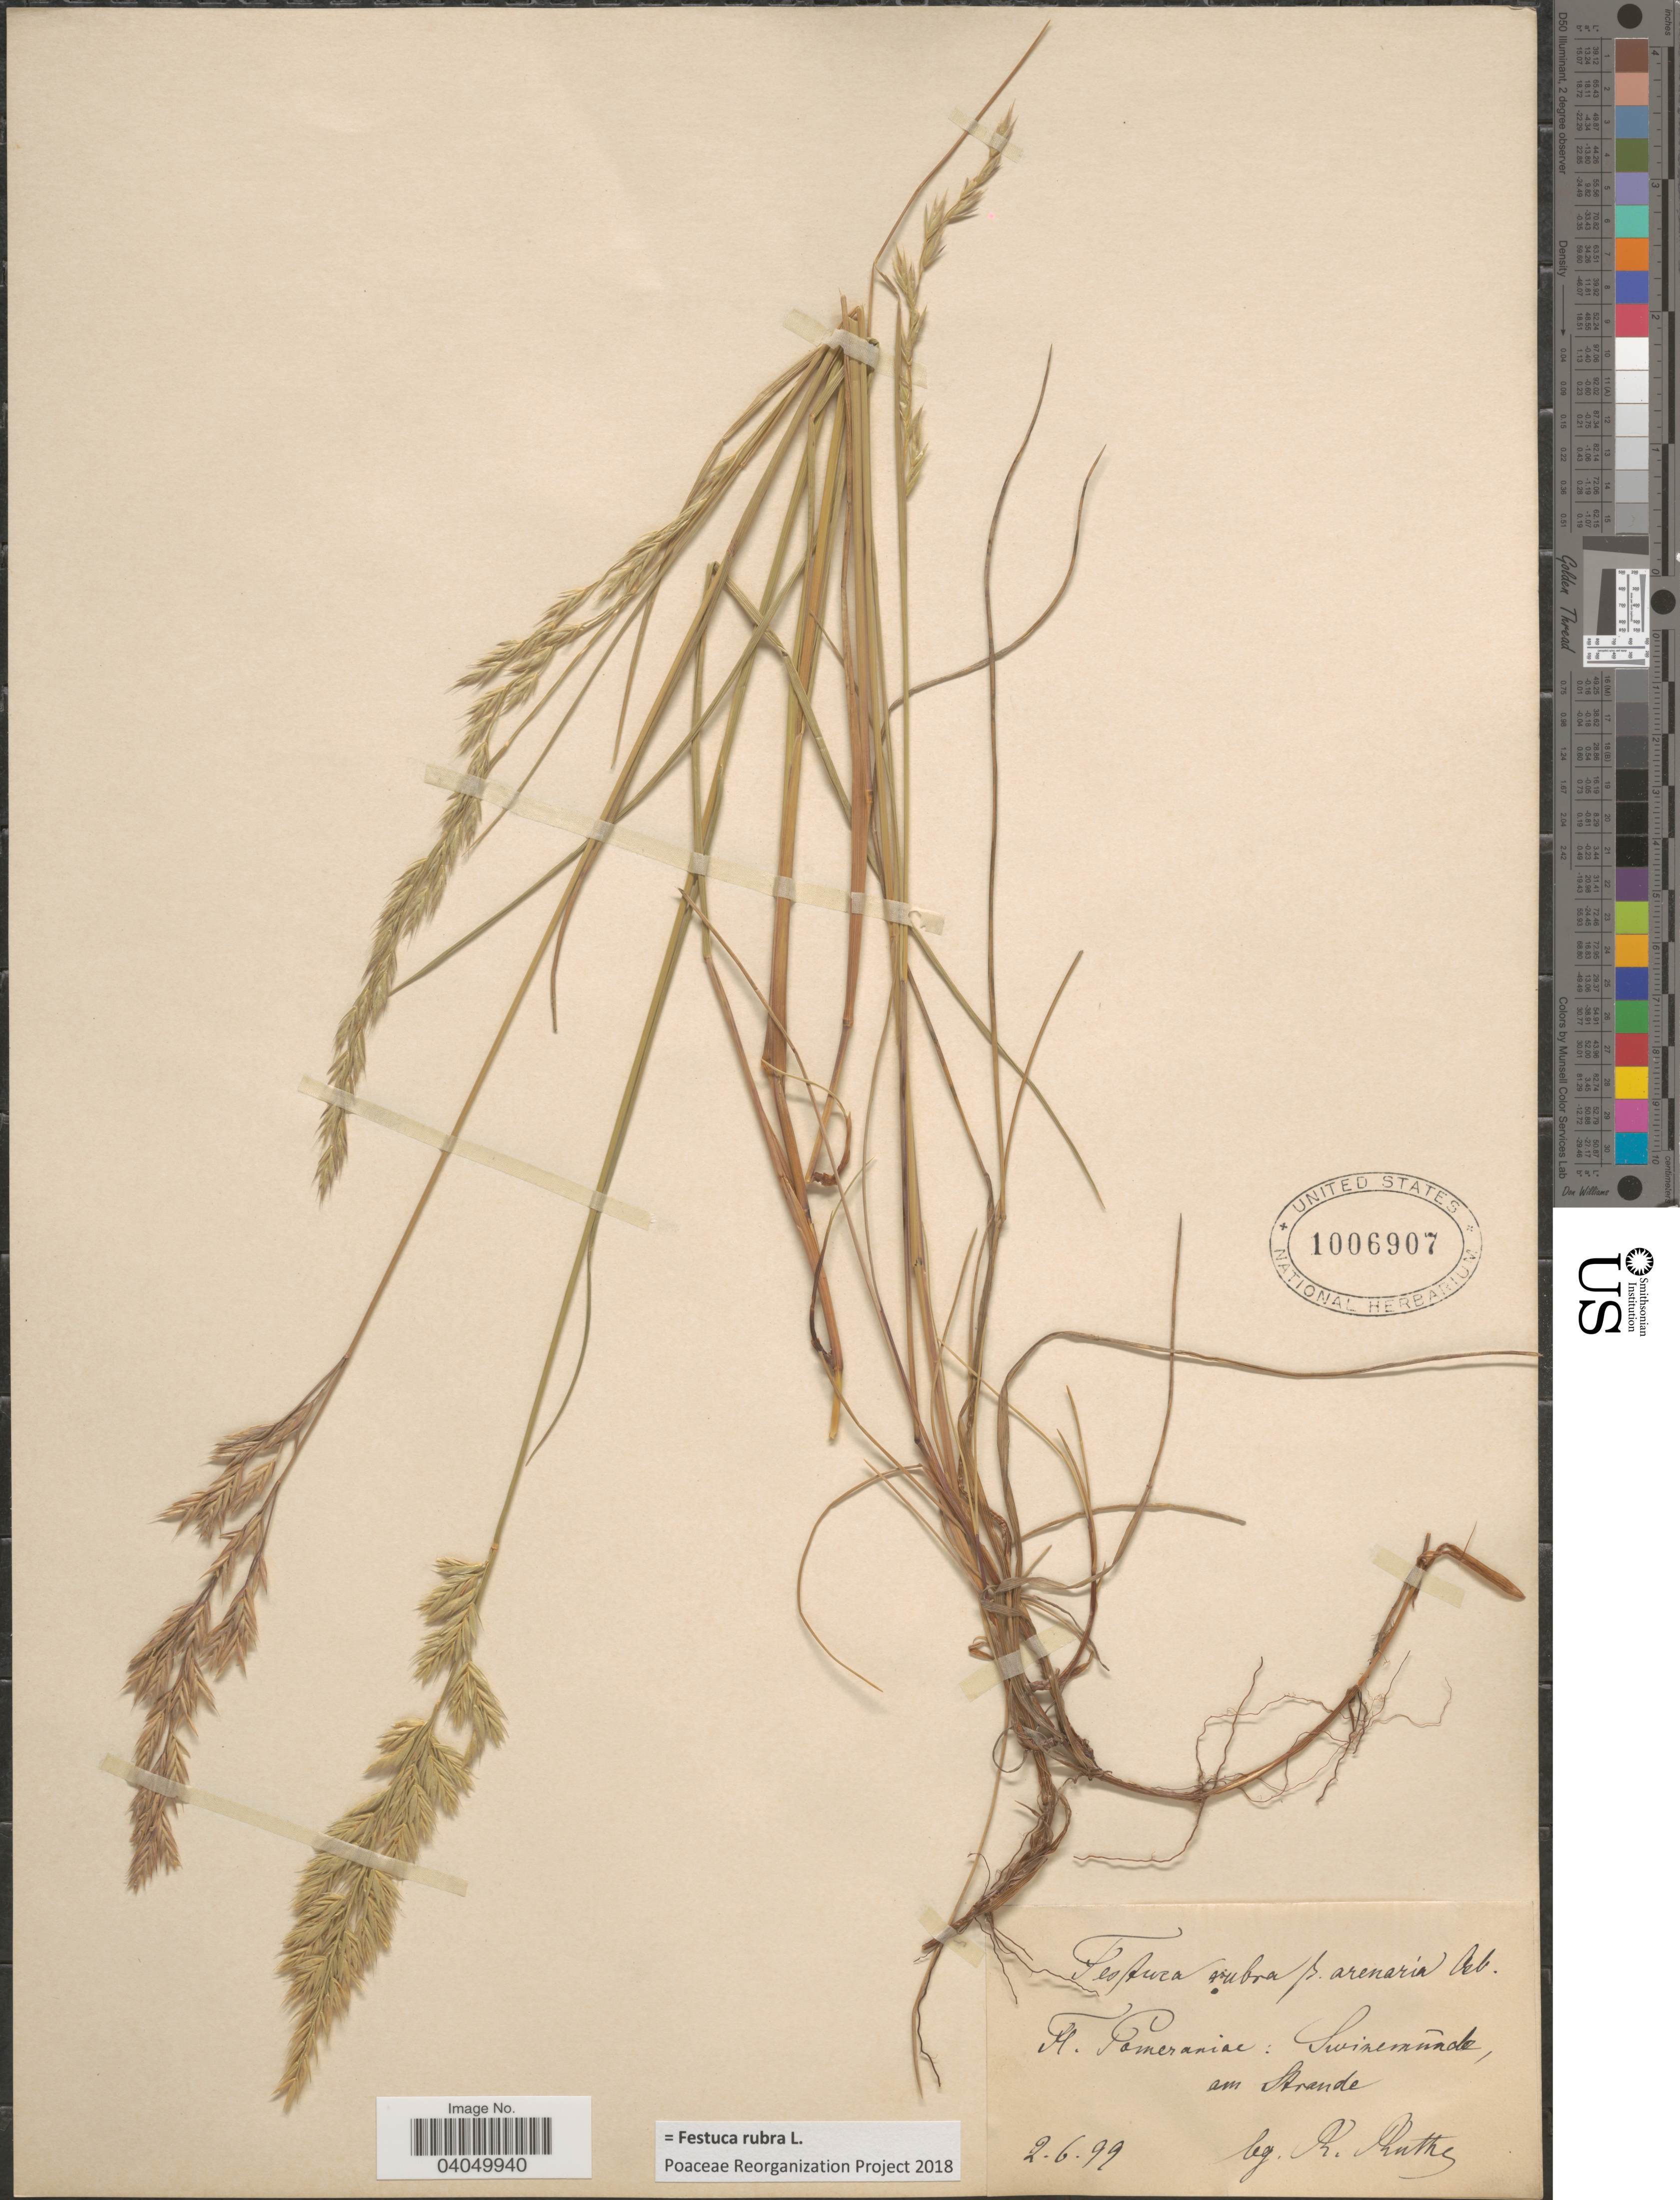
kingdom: Plantae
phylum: Tracheophyta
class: Liliopsida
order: Poales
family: Poaceae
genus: Festuca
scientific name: Festuca rubra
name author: L.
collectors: R. Ruthe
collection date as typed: Transcribed d/m/y: 2/6/99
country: Poland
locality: Fl. Pomeraniae: Swinemûnde, am Strande.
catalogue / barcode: US 1006907